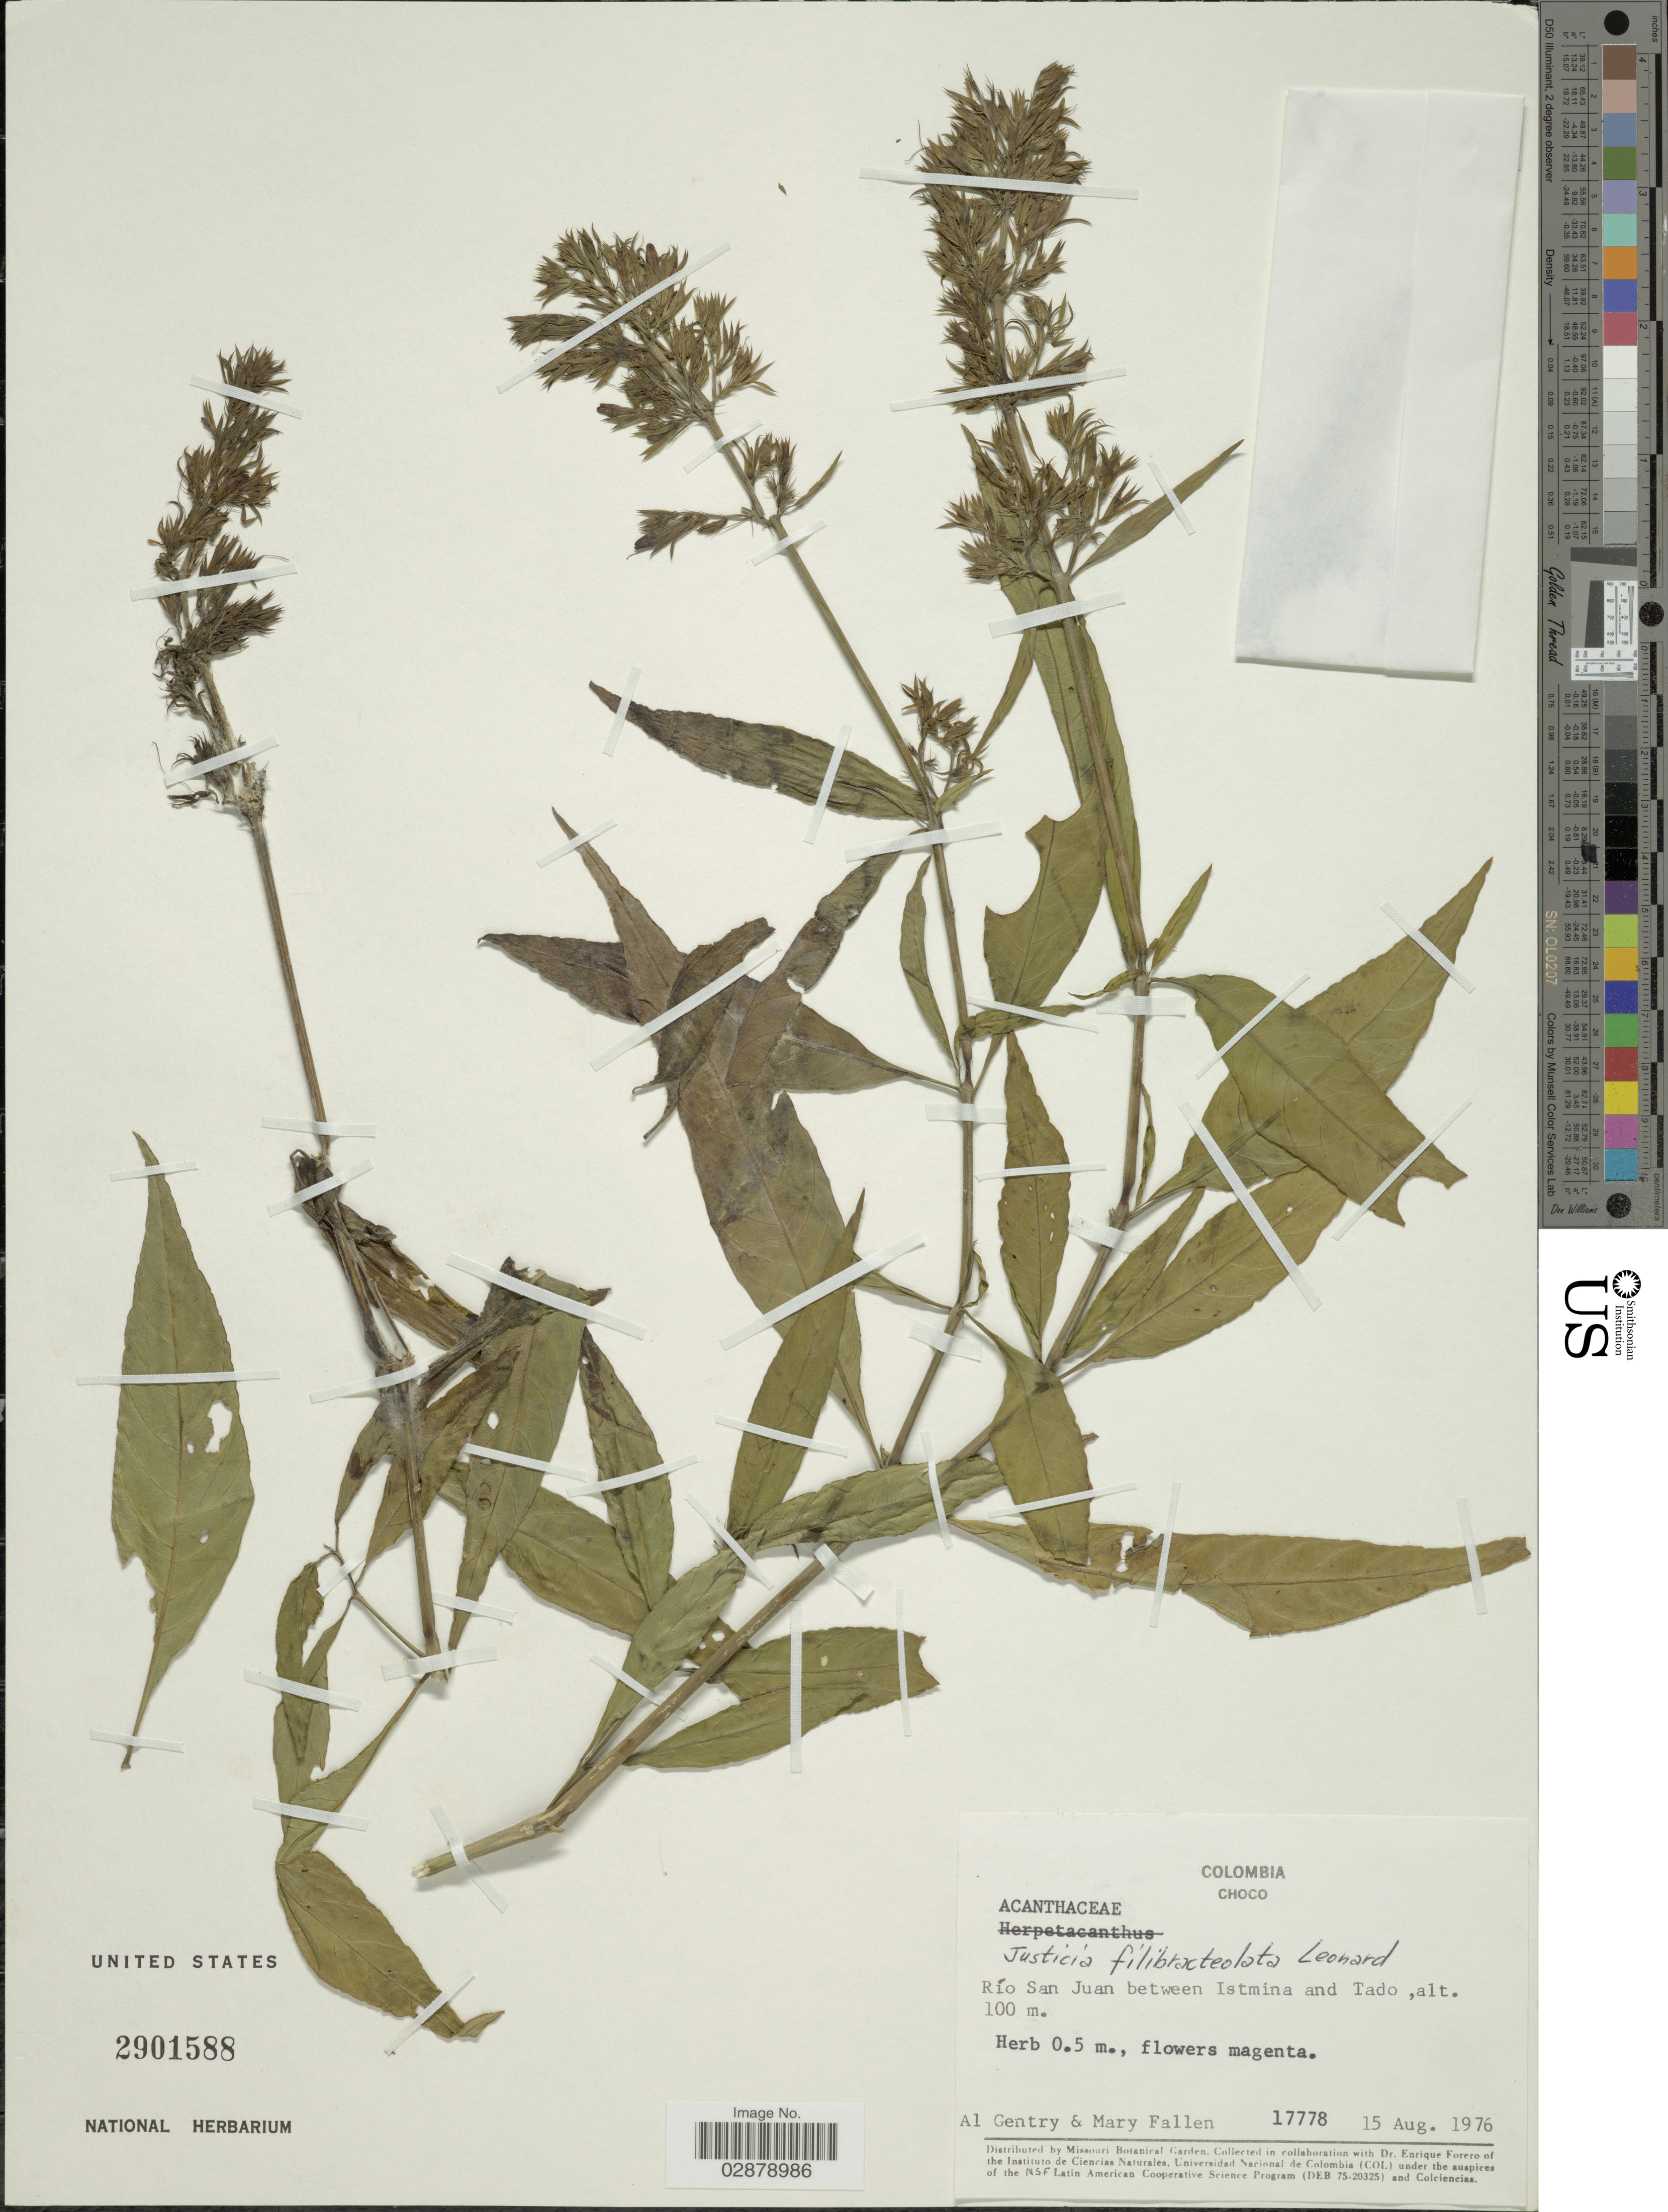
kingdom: Plantae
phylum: Tracheophyta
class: Magnoliopsida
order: Lamiales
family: Acanthaceae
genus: Justicia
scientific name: Justicia filibracteolata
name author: Lindau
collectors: A. H. Gentry & M. Fallen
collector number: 17778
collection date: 1976-08-15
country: Colombia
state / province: Chocó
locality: Río San Juan between Istmina and Tado.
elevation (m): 100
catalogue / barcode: US 2901588